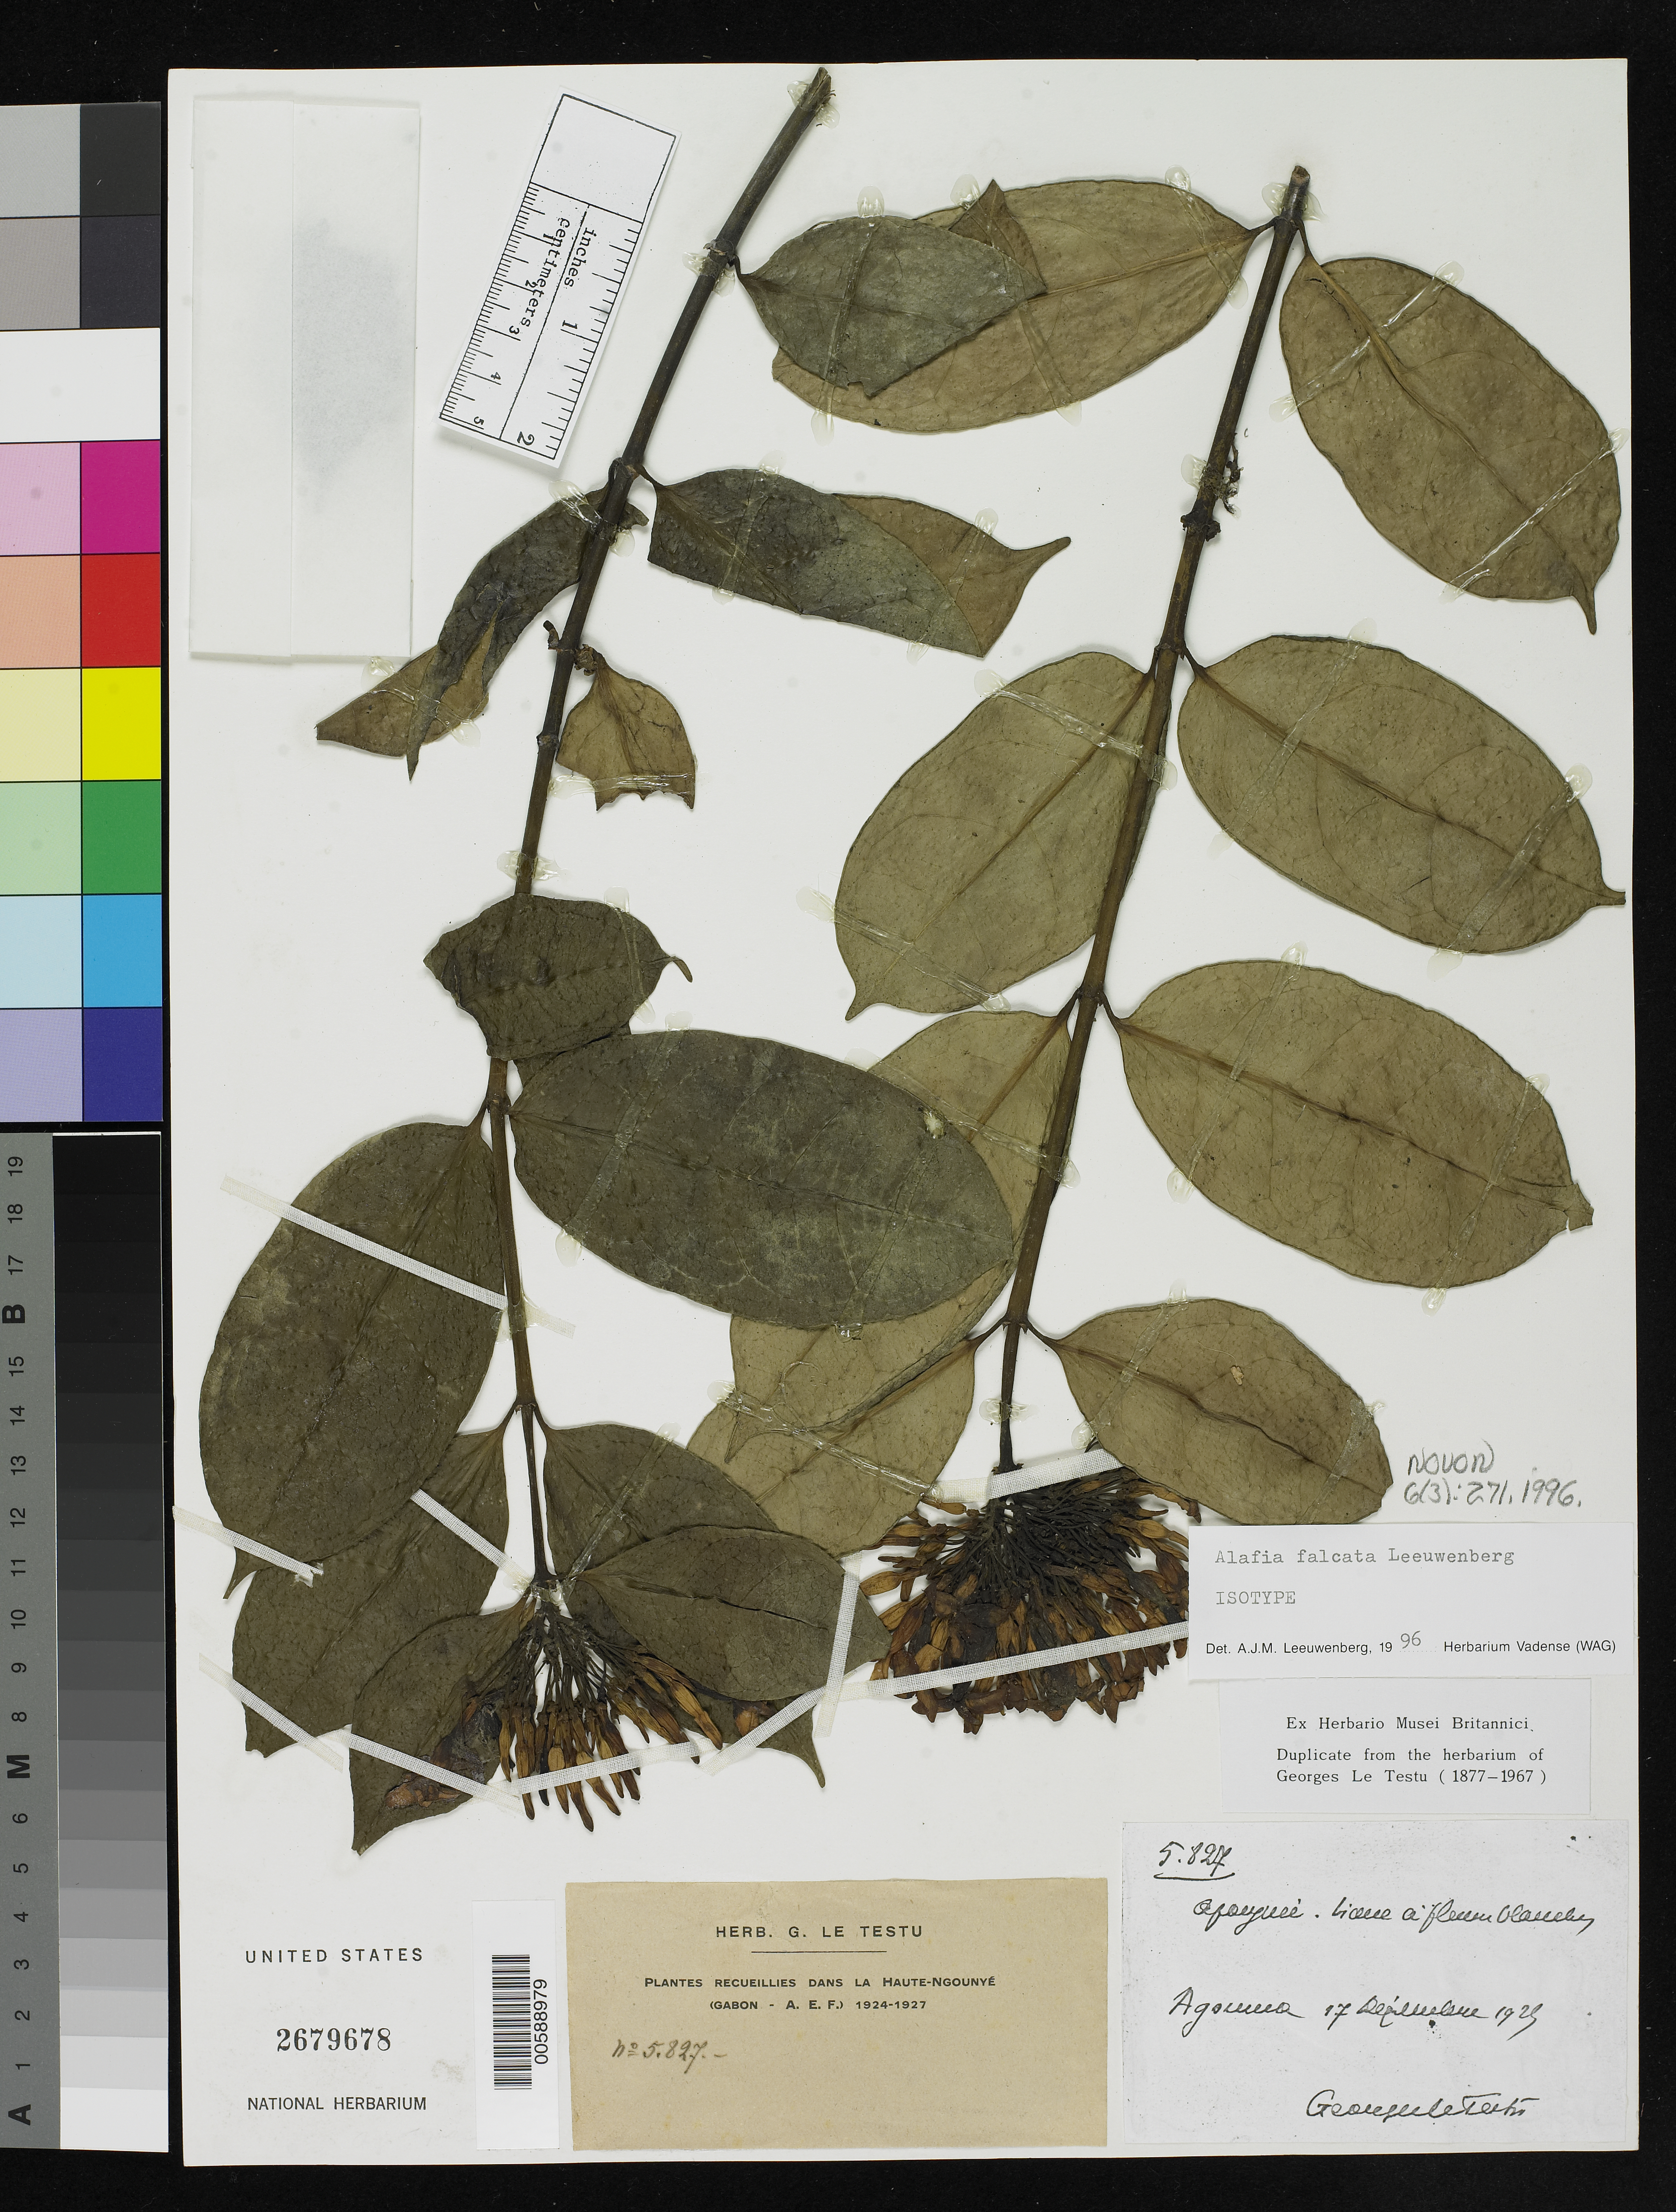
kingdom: Plantae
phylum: Tracheophyta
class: Magnoliopsida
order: Gentianales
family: Apocynaceae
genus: Alafia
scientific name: Alafia falcata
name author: Leeuwenb.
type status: Isotype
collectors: G. Le Testu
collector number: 5827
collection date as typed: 17 Dec 1929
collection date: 1929-12-17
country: Gabon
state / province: Ngounie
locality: Agoume.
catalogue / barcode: US 2679678